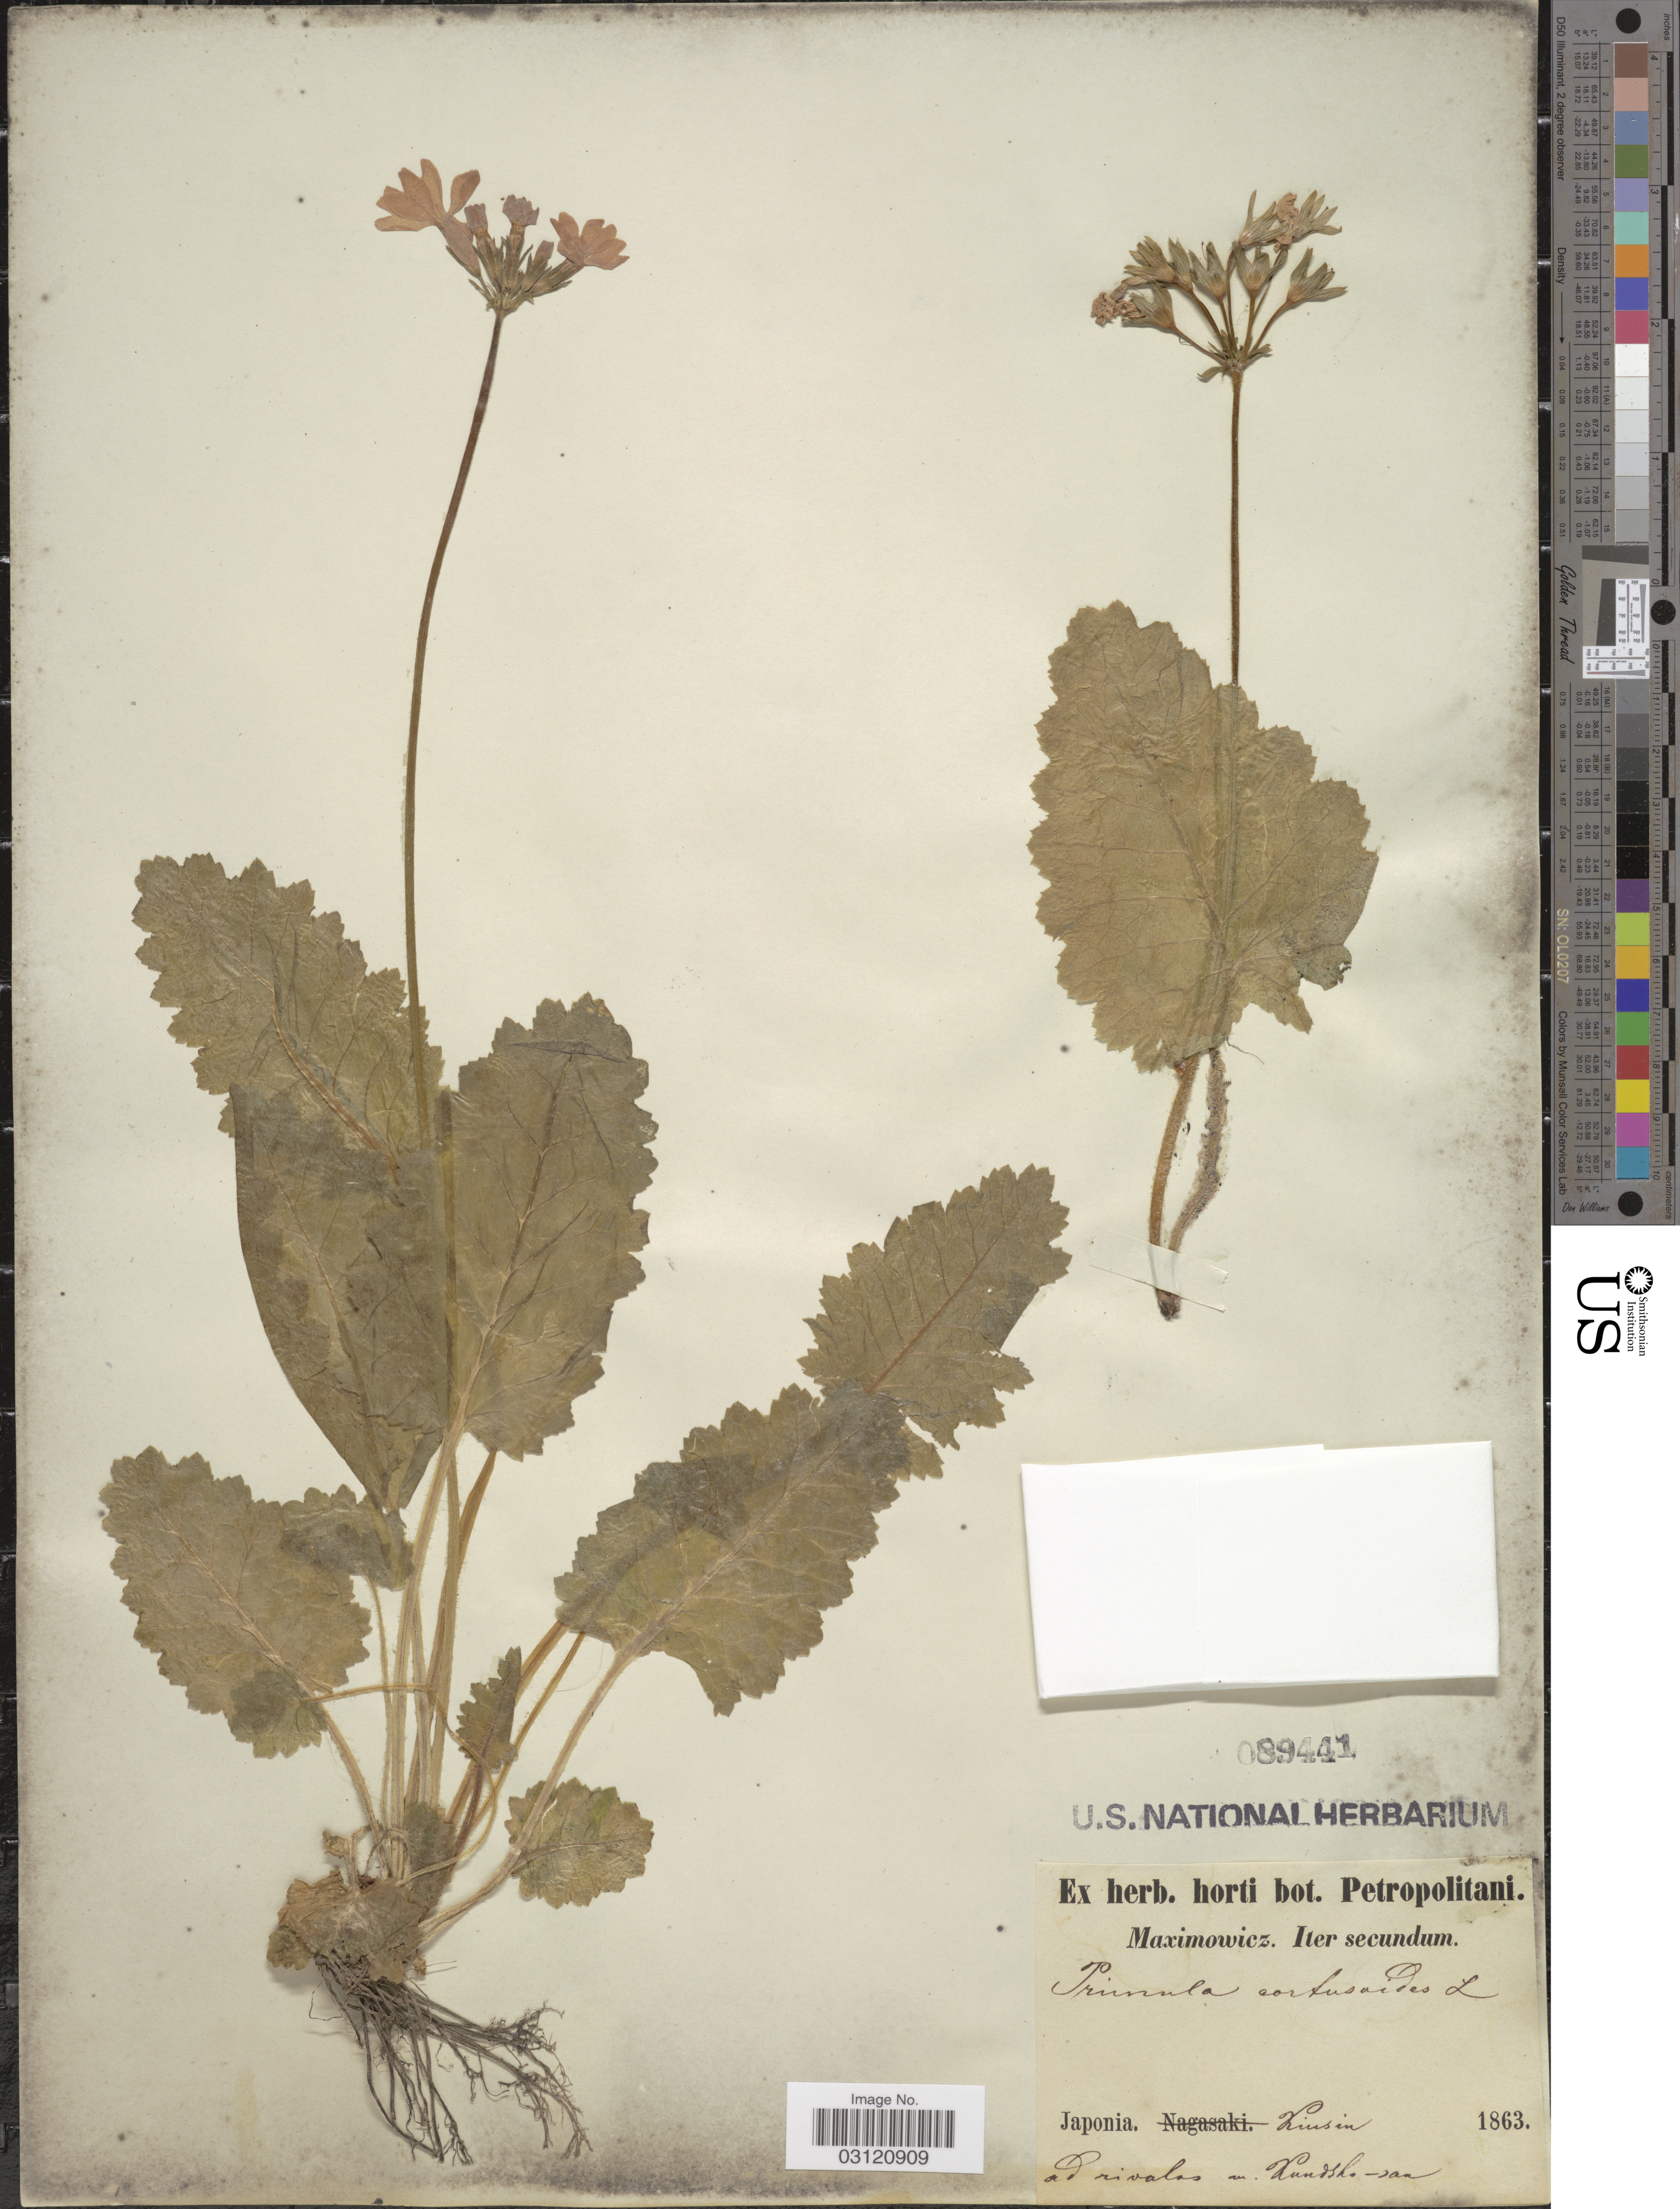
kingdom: Plantae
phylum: Tracheophyta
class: Magnoliopsida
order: Ericales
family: Primulaceae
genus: Primula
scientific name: Primula cortusoides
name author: L.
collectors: -. Maximowicz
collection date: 1863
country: Japan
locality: Kiusin ad rivales an Kundsho-san.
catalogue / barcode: US 89441